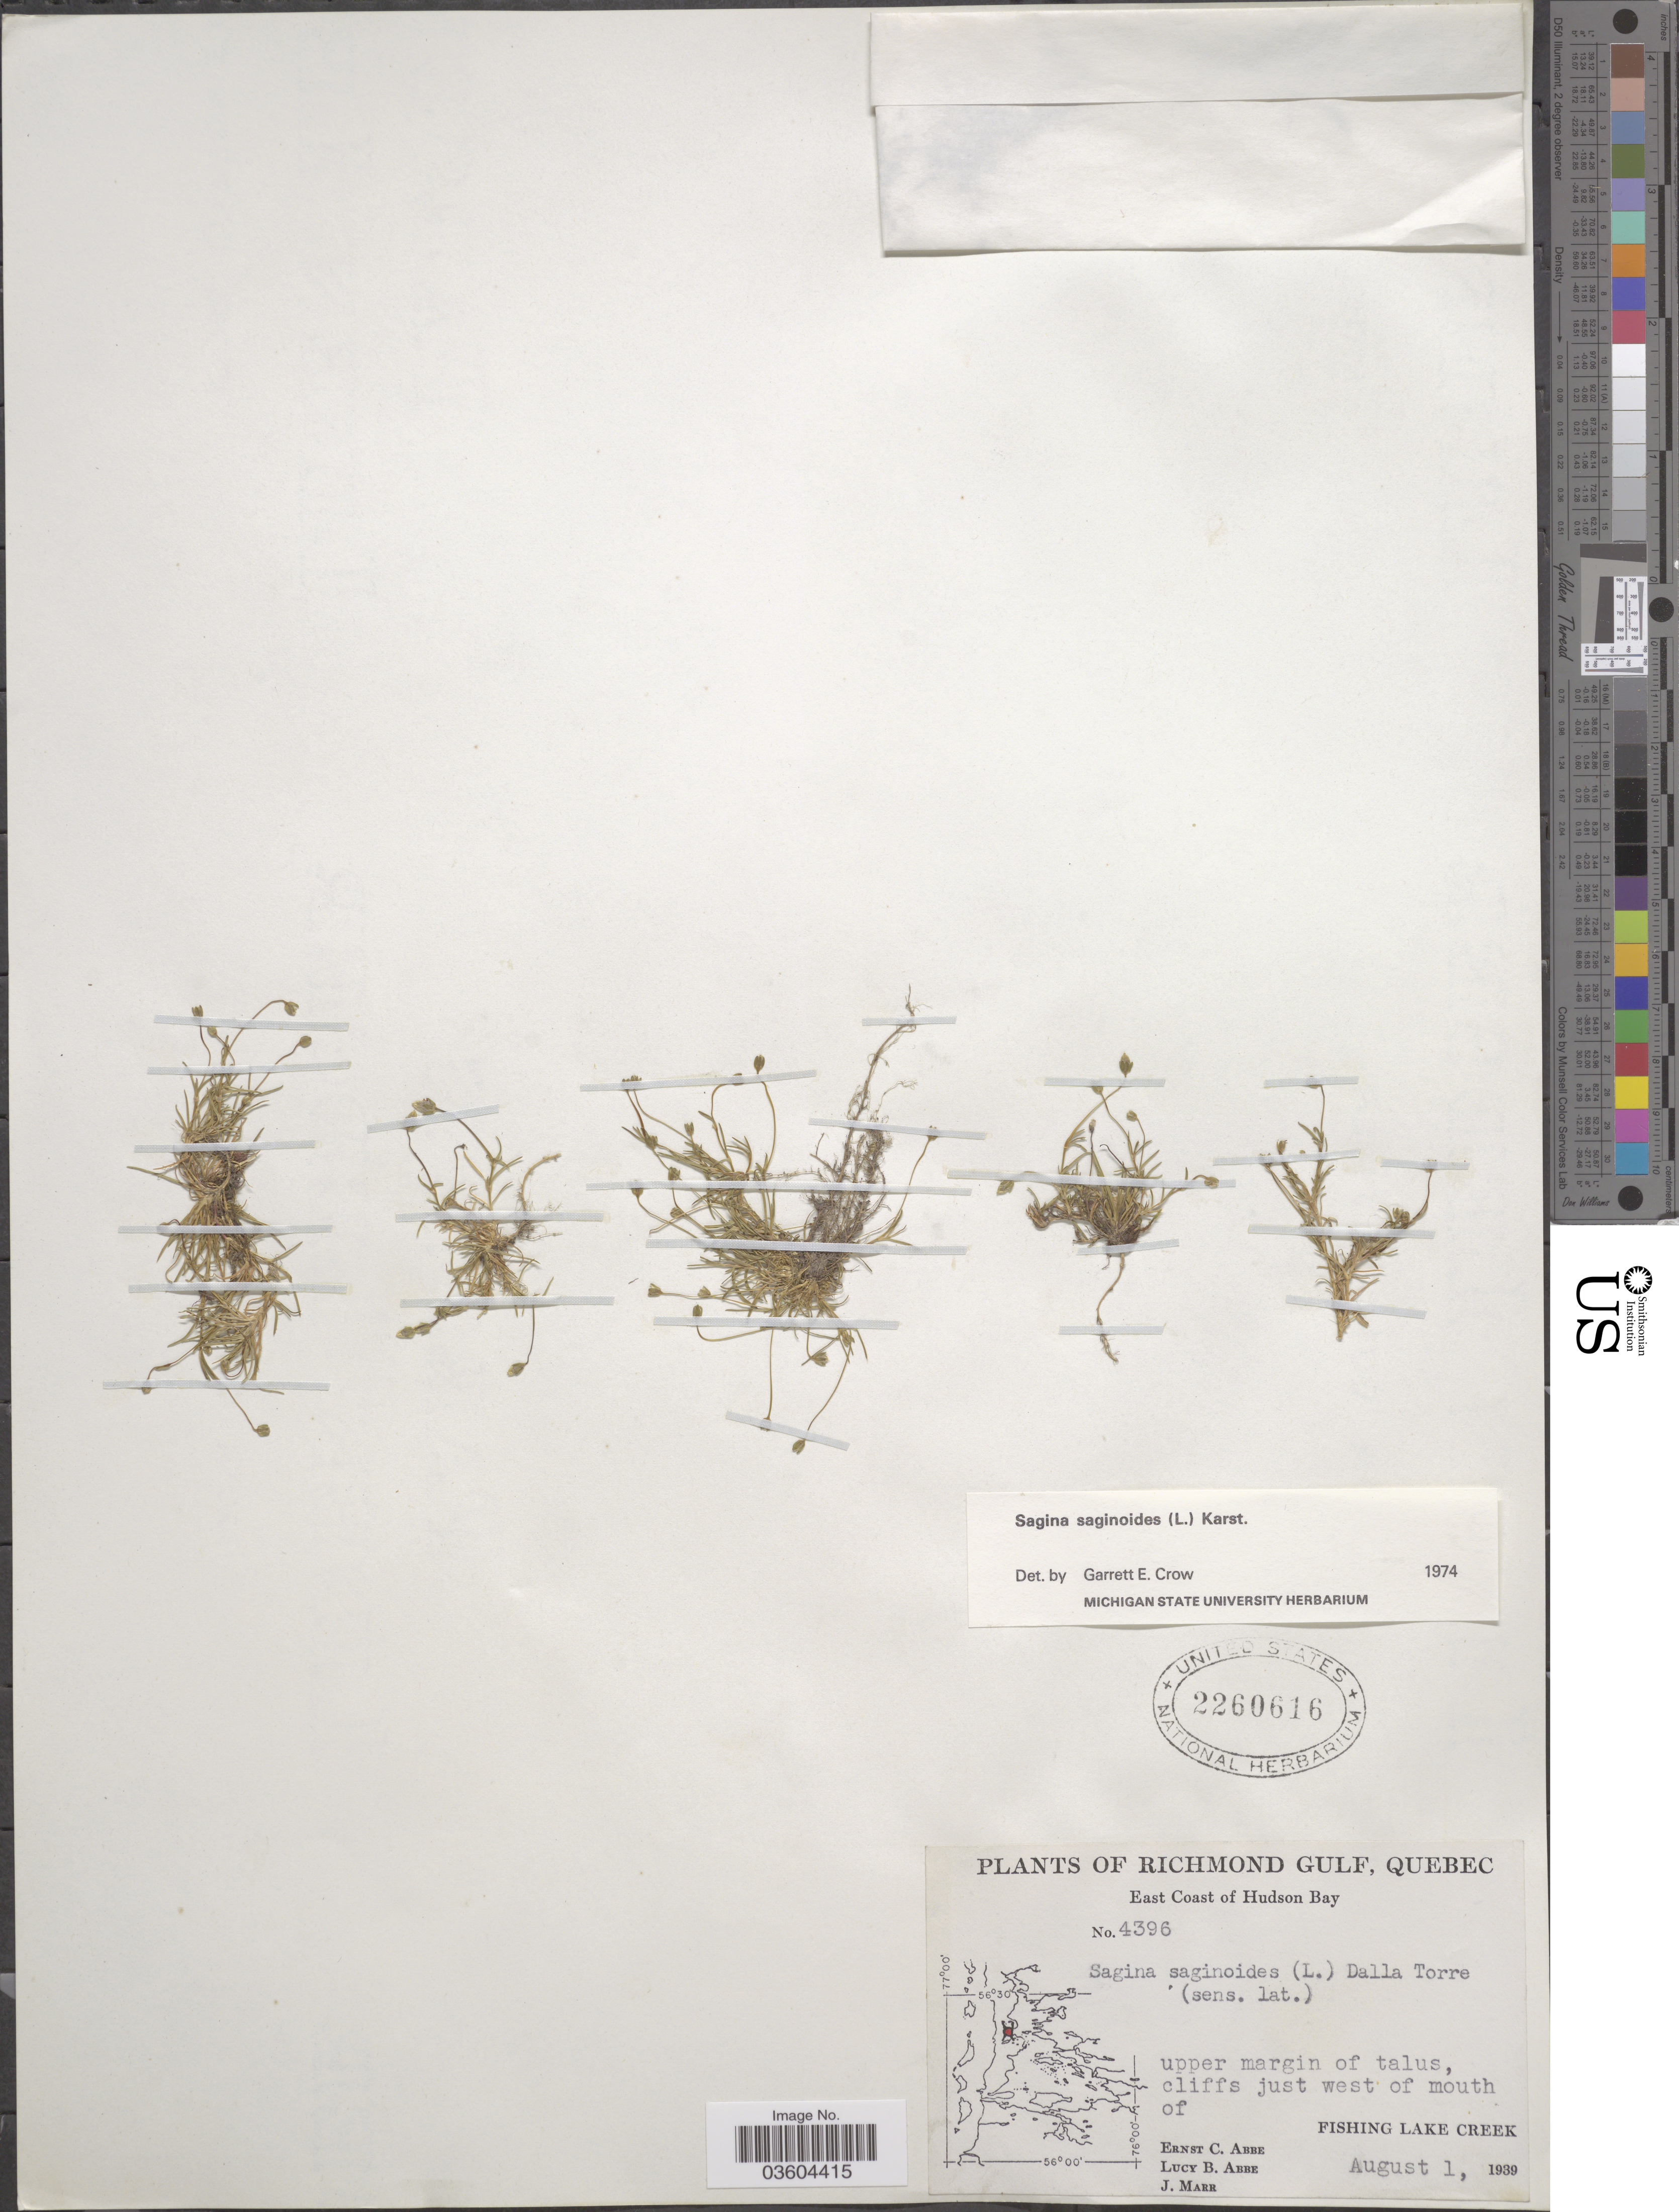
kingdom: Plantae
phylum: Tracheophyta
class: Magnoliopsida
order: Caryophyllales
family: Caryophyllaceae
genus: Sagina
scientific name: Sagina saginoides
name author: (L.) H. Karst.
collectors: E. C. Abbe, L. B. Abbe & J. Marr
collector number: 4396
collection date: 1939-08-01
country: Canada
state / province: Quebec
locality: Richmond Gulf. East Coast of Hudson Bay. Cliffs just west of mouth of Fishing Lake Creek.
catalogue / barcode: US 2260616